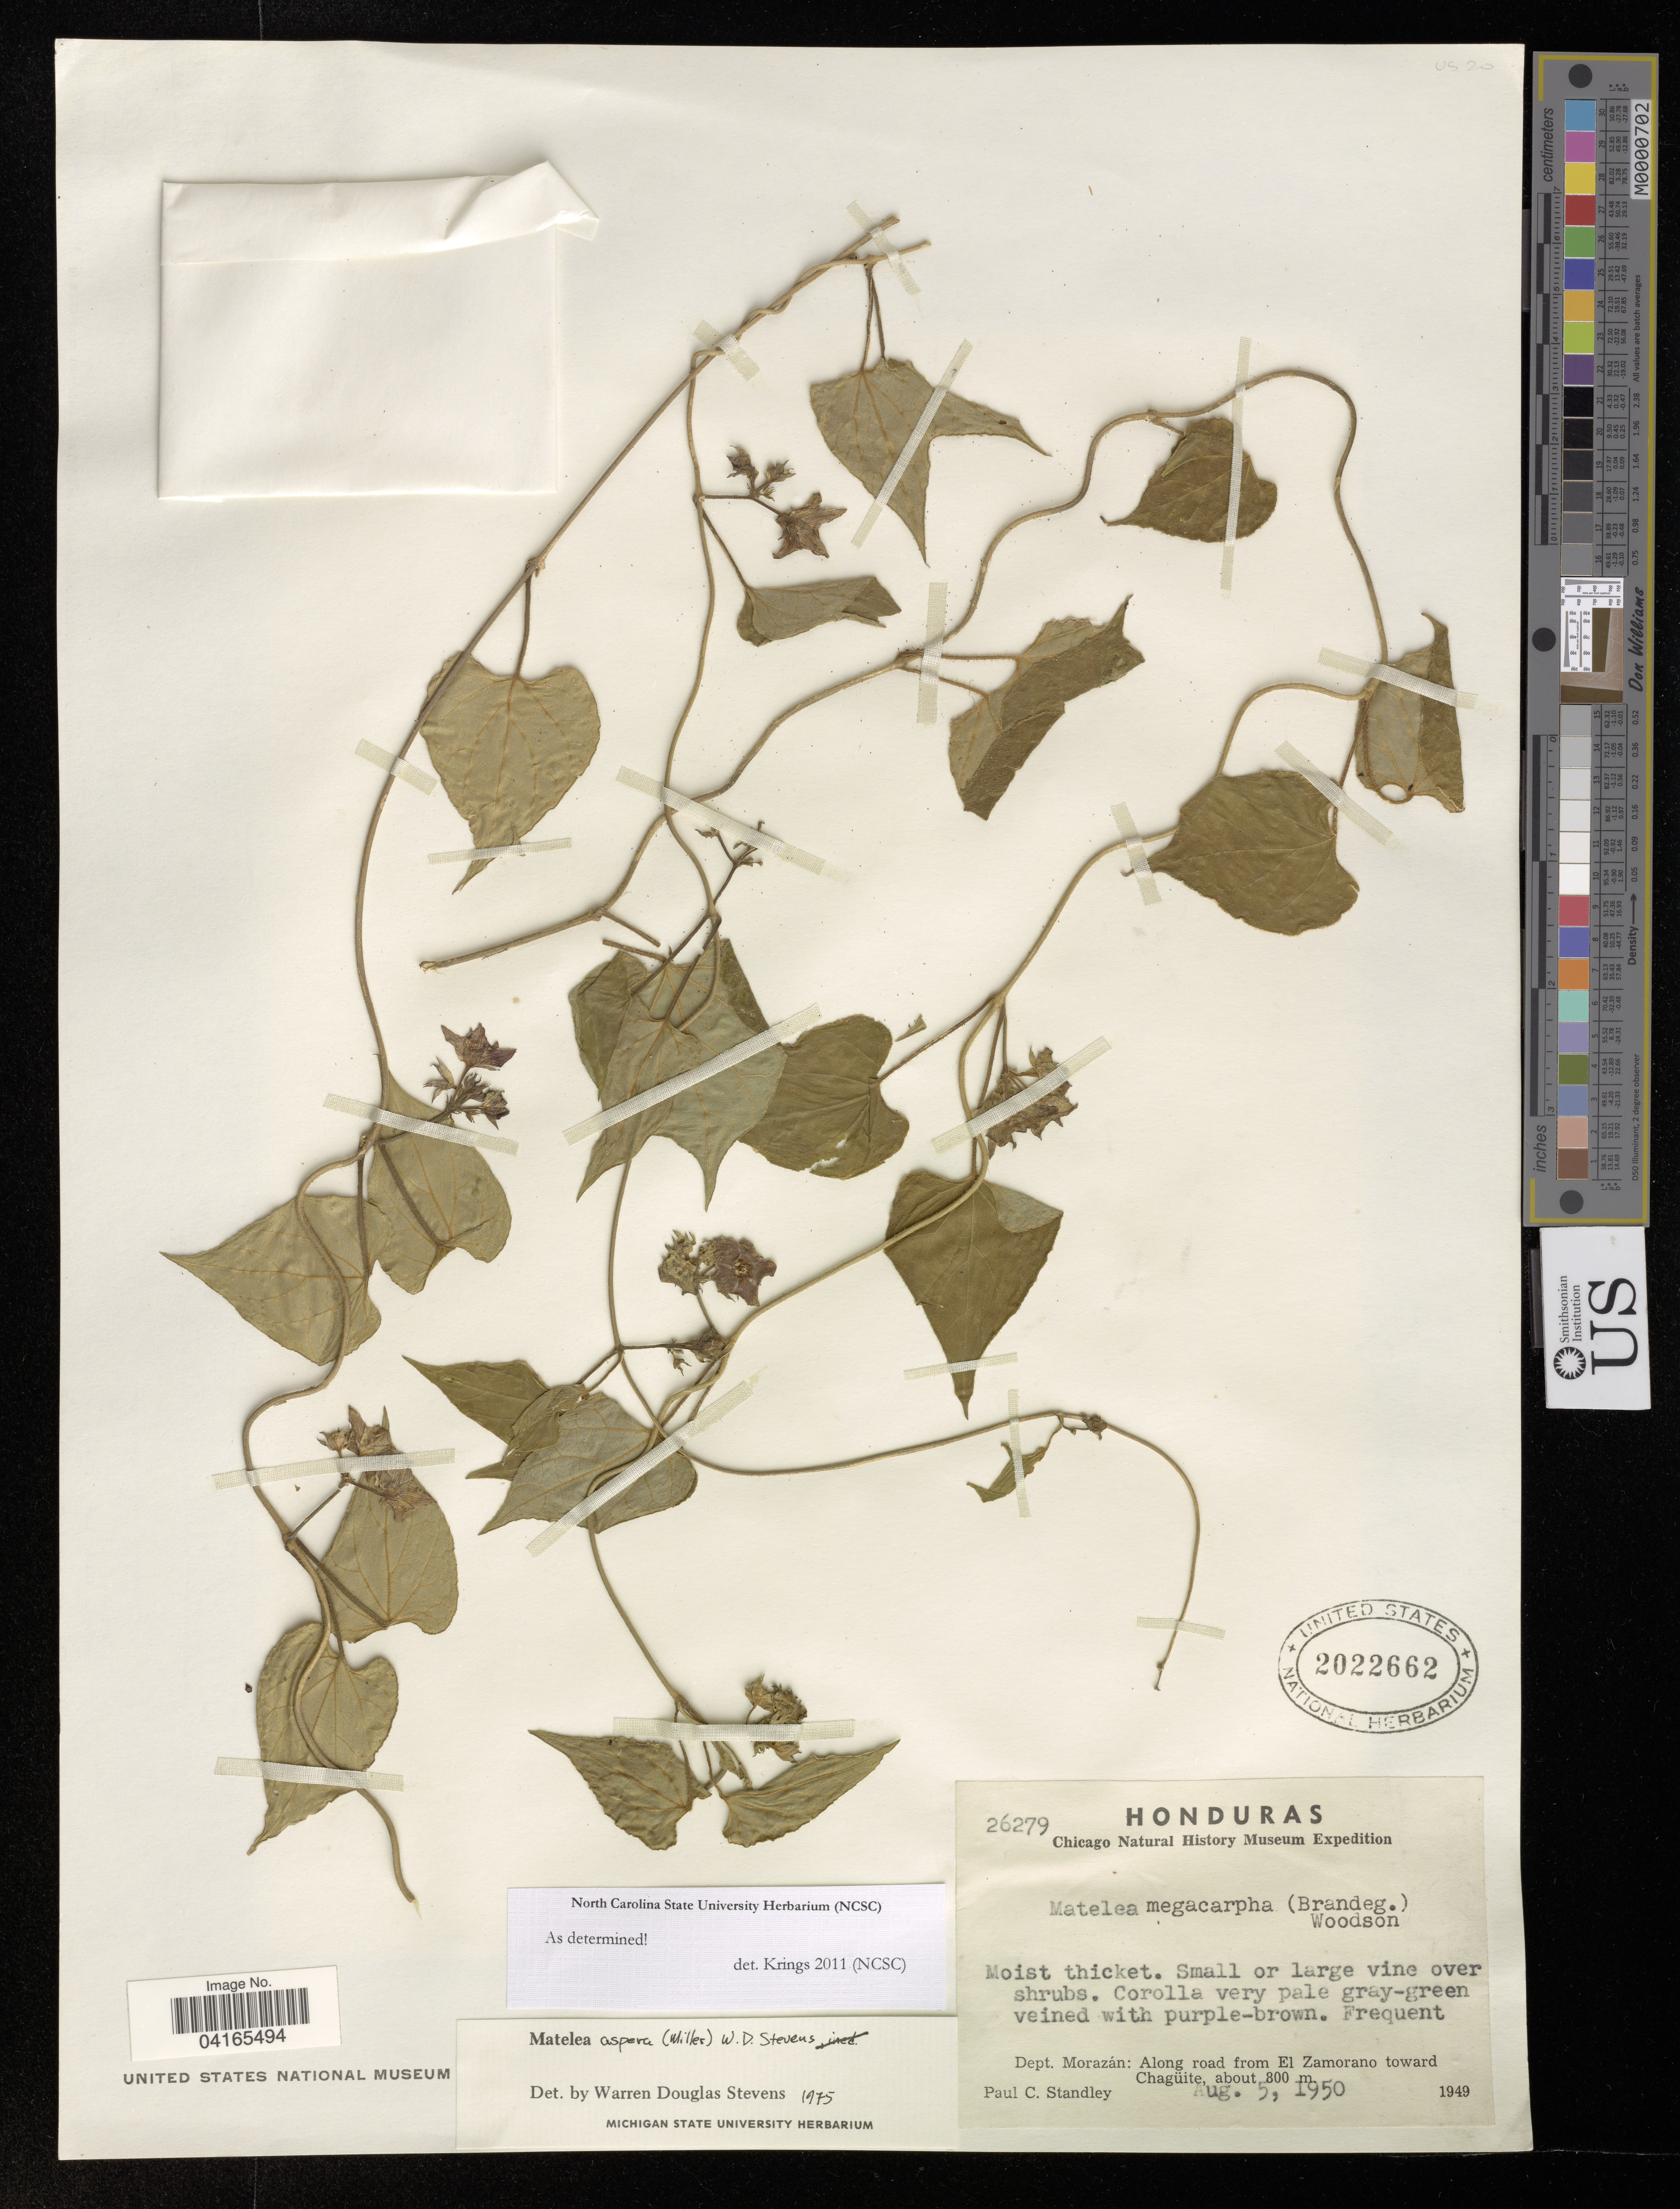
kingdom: Plantae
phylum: Tracheophyta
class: Magnoliopsida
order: Gentianales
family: Apocynaceae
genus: Matelea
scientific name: Matelea aspera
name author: (Mill.) W.D. Stevens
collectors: P. C. Standley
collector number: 26279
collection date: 1950-08-05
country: Honduras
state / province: Fco. Morazán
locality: Dept. Morazán: Along road from El Zamorano toward Chagüite.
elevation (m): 800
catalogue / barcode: US 2022662